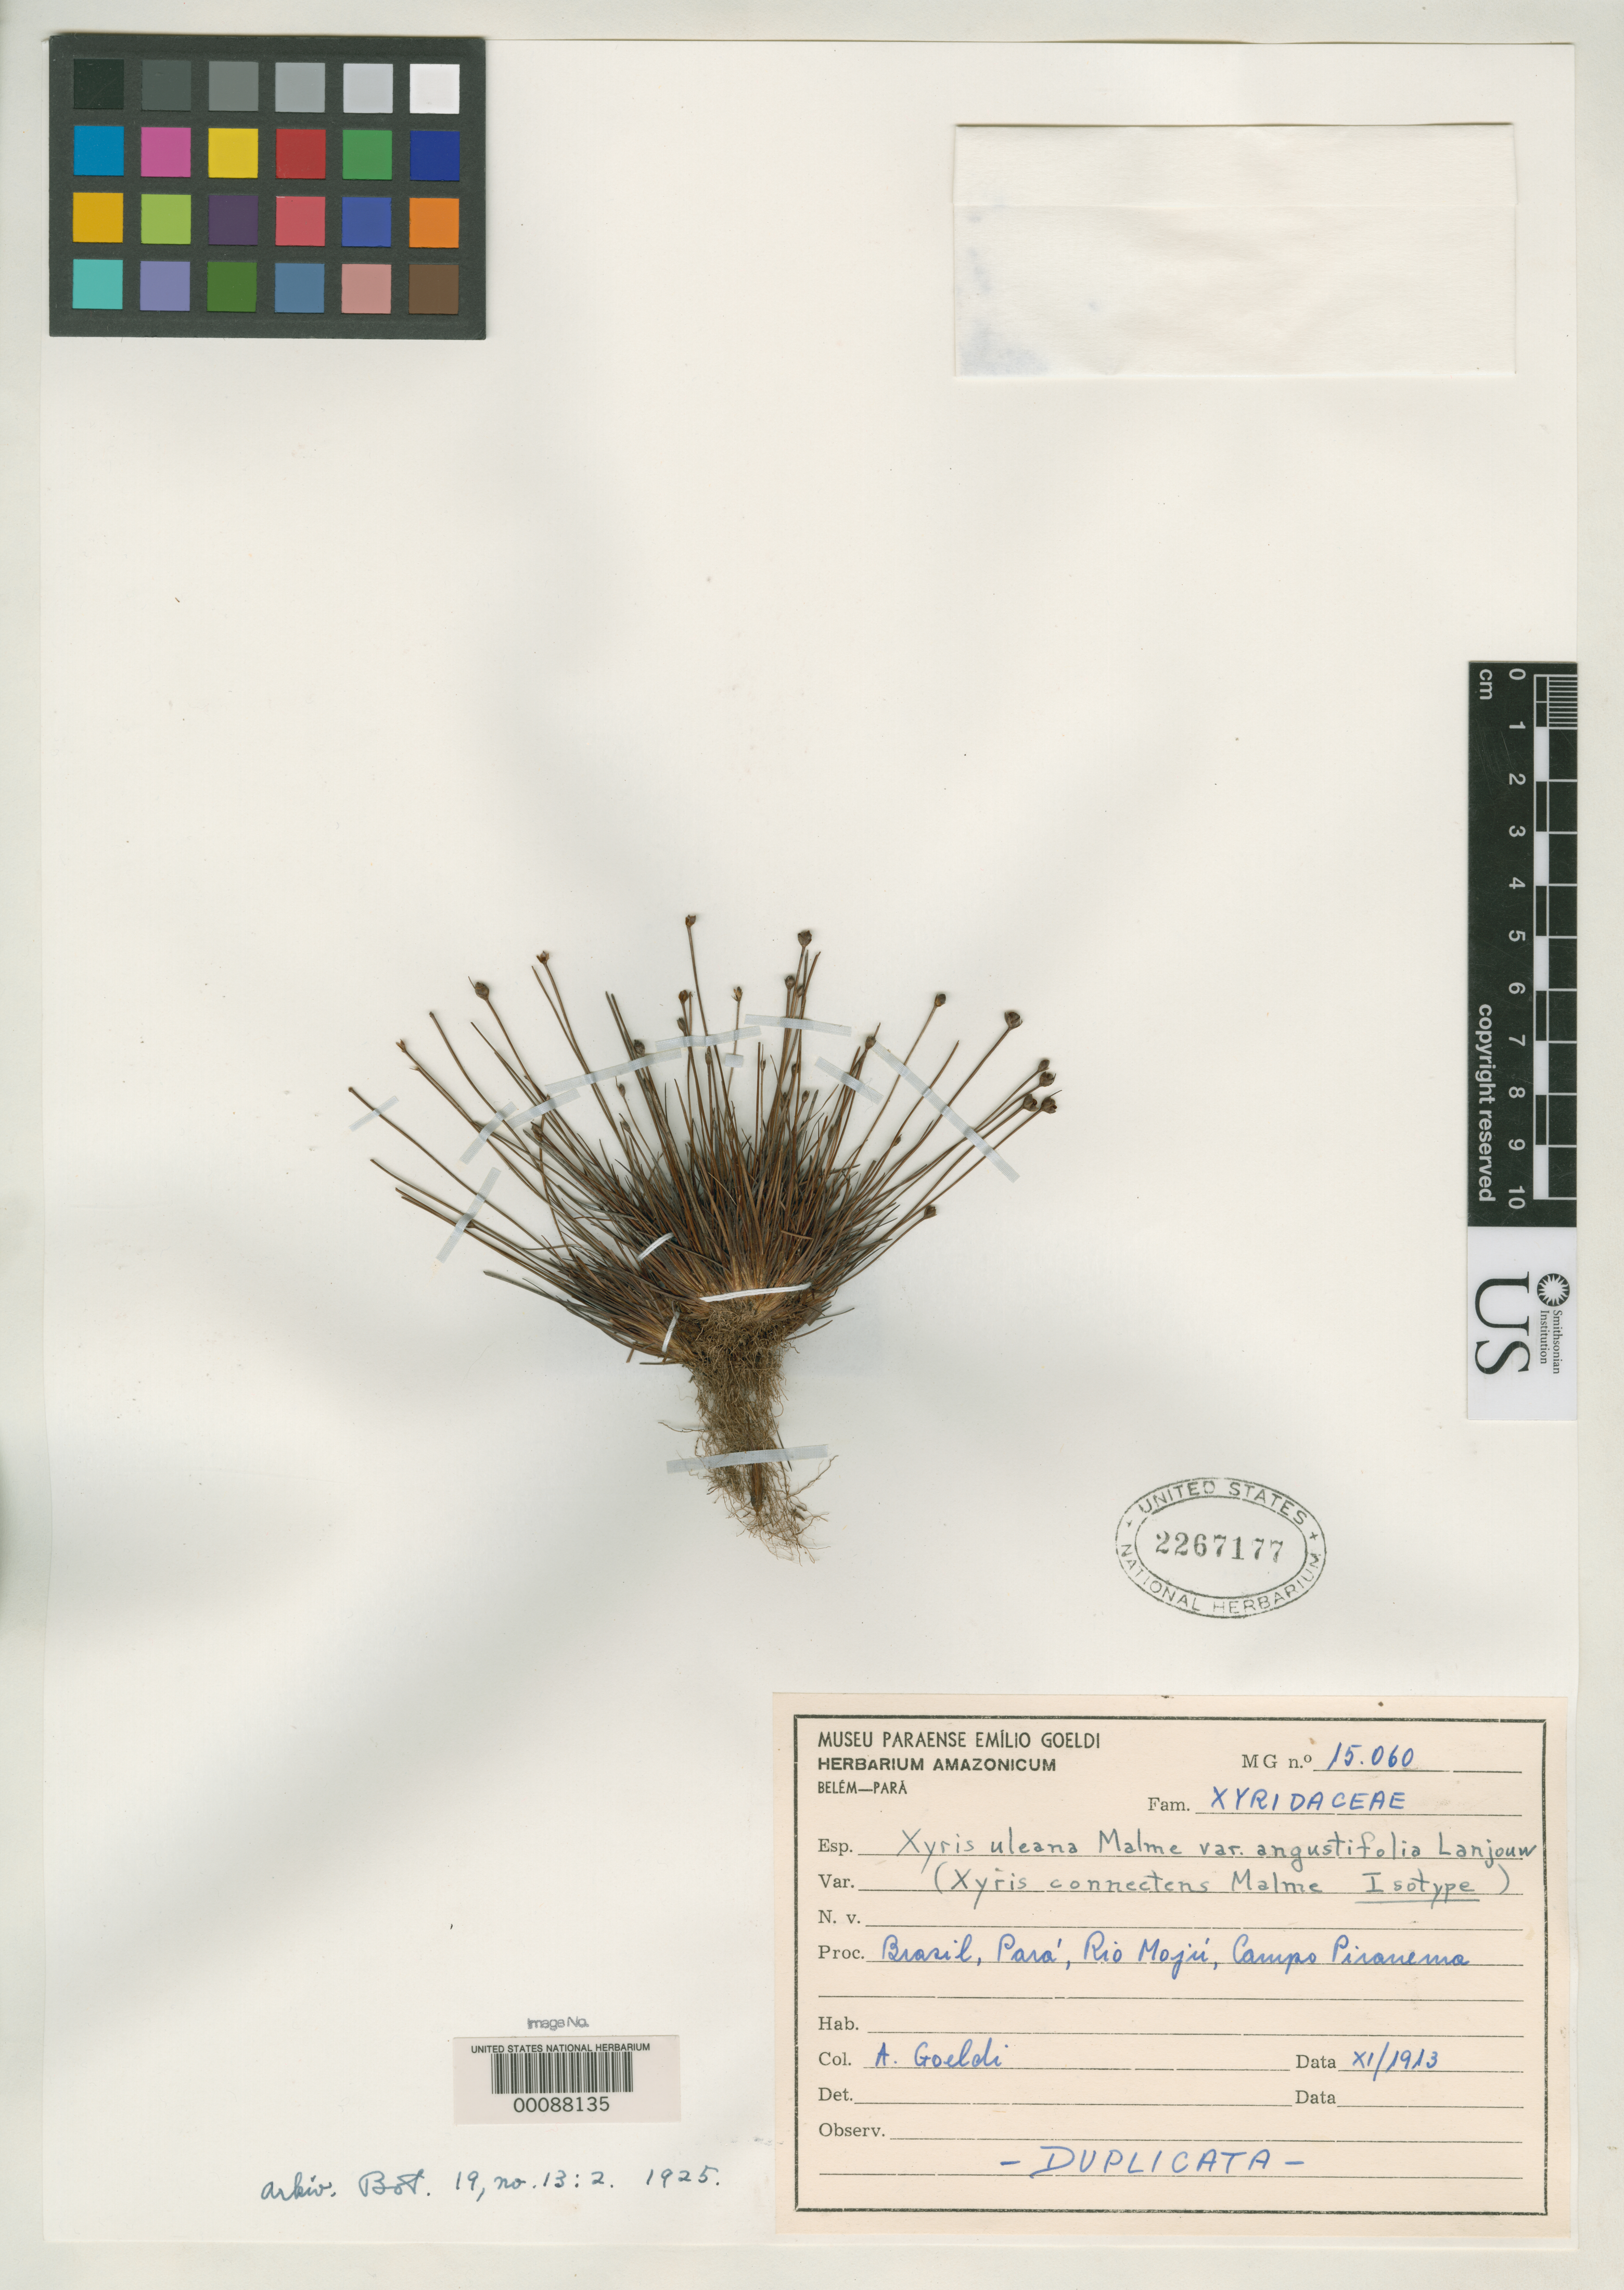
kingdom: Plantae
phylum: Tracheophyta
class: Liliopsida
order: Poales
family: Xyridaceae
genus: Xyris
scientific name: Xyris connectens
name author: Malme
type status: Isotype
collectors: E. Goeldi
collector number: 15060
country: Brazil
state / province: Pará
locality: Rio Mojui, Campo Piranema.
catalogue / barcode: US 2267177